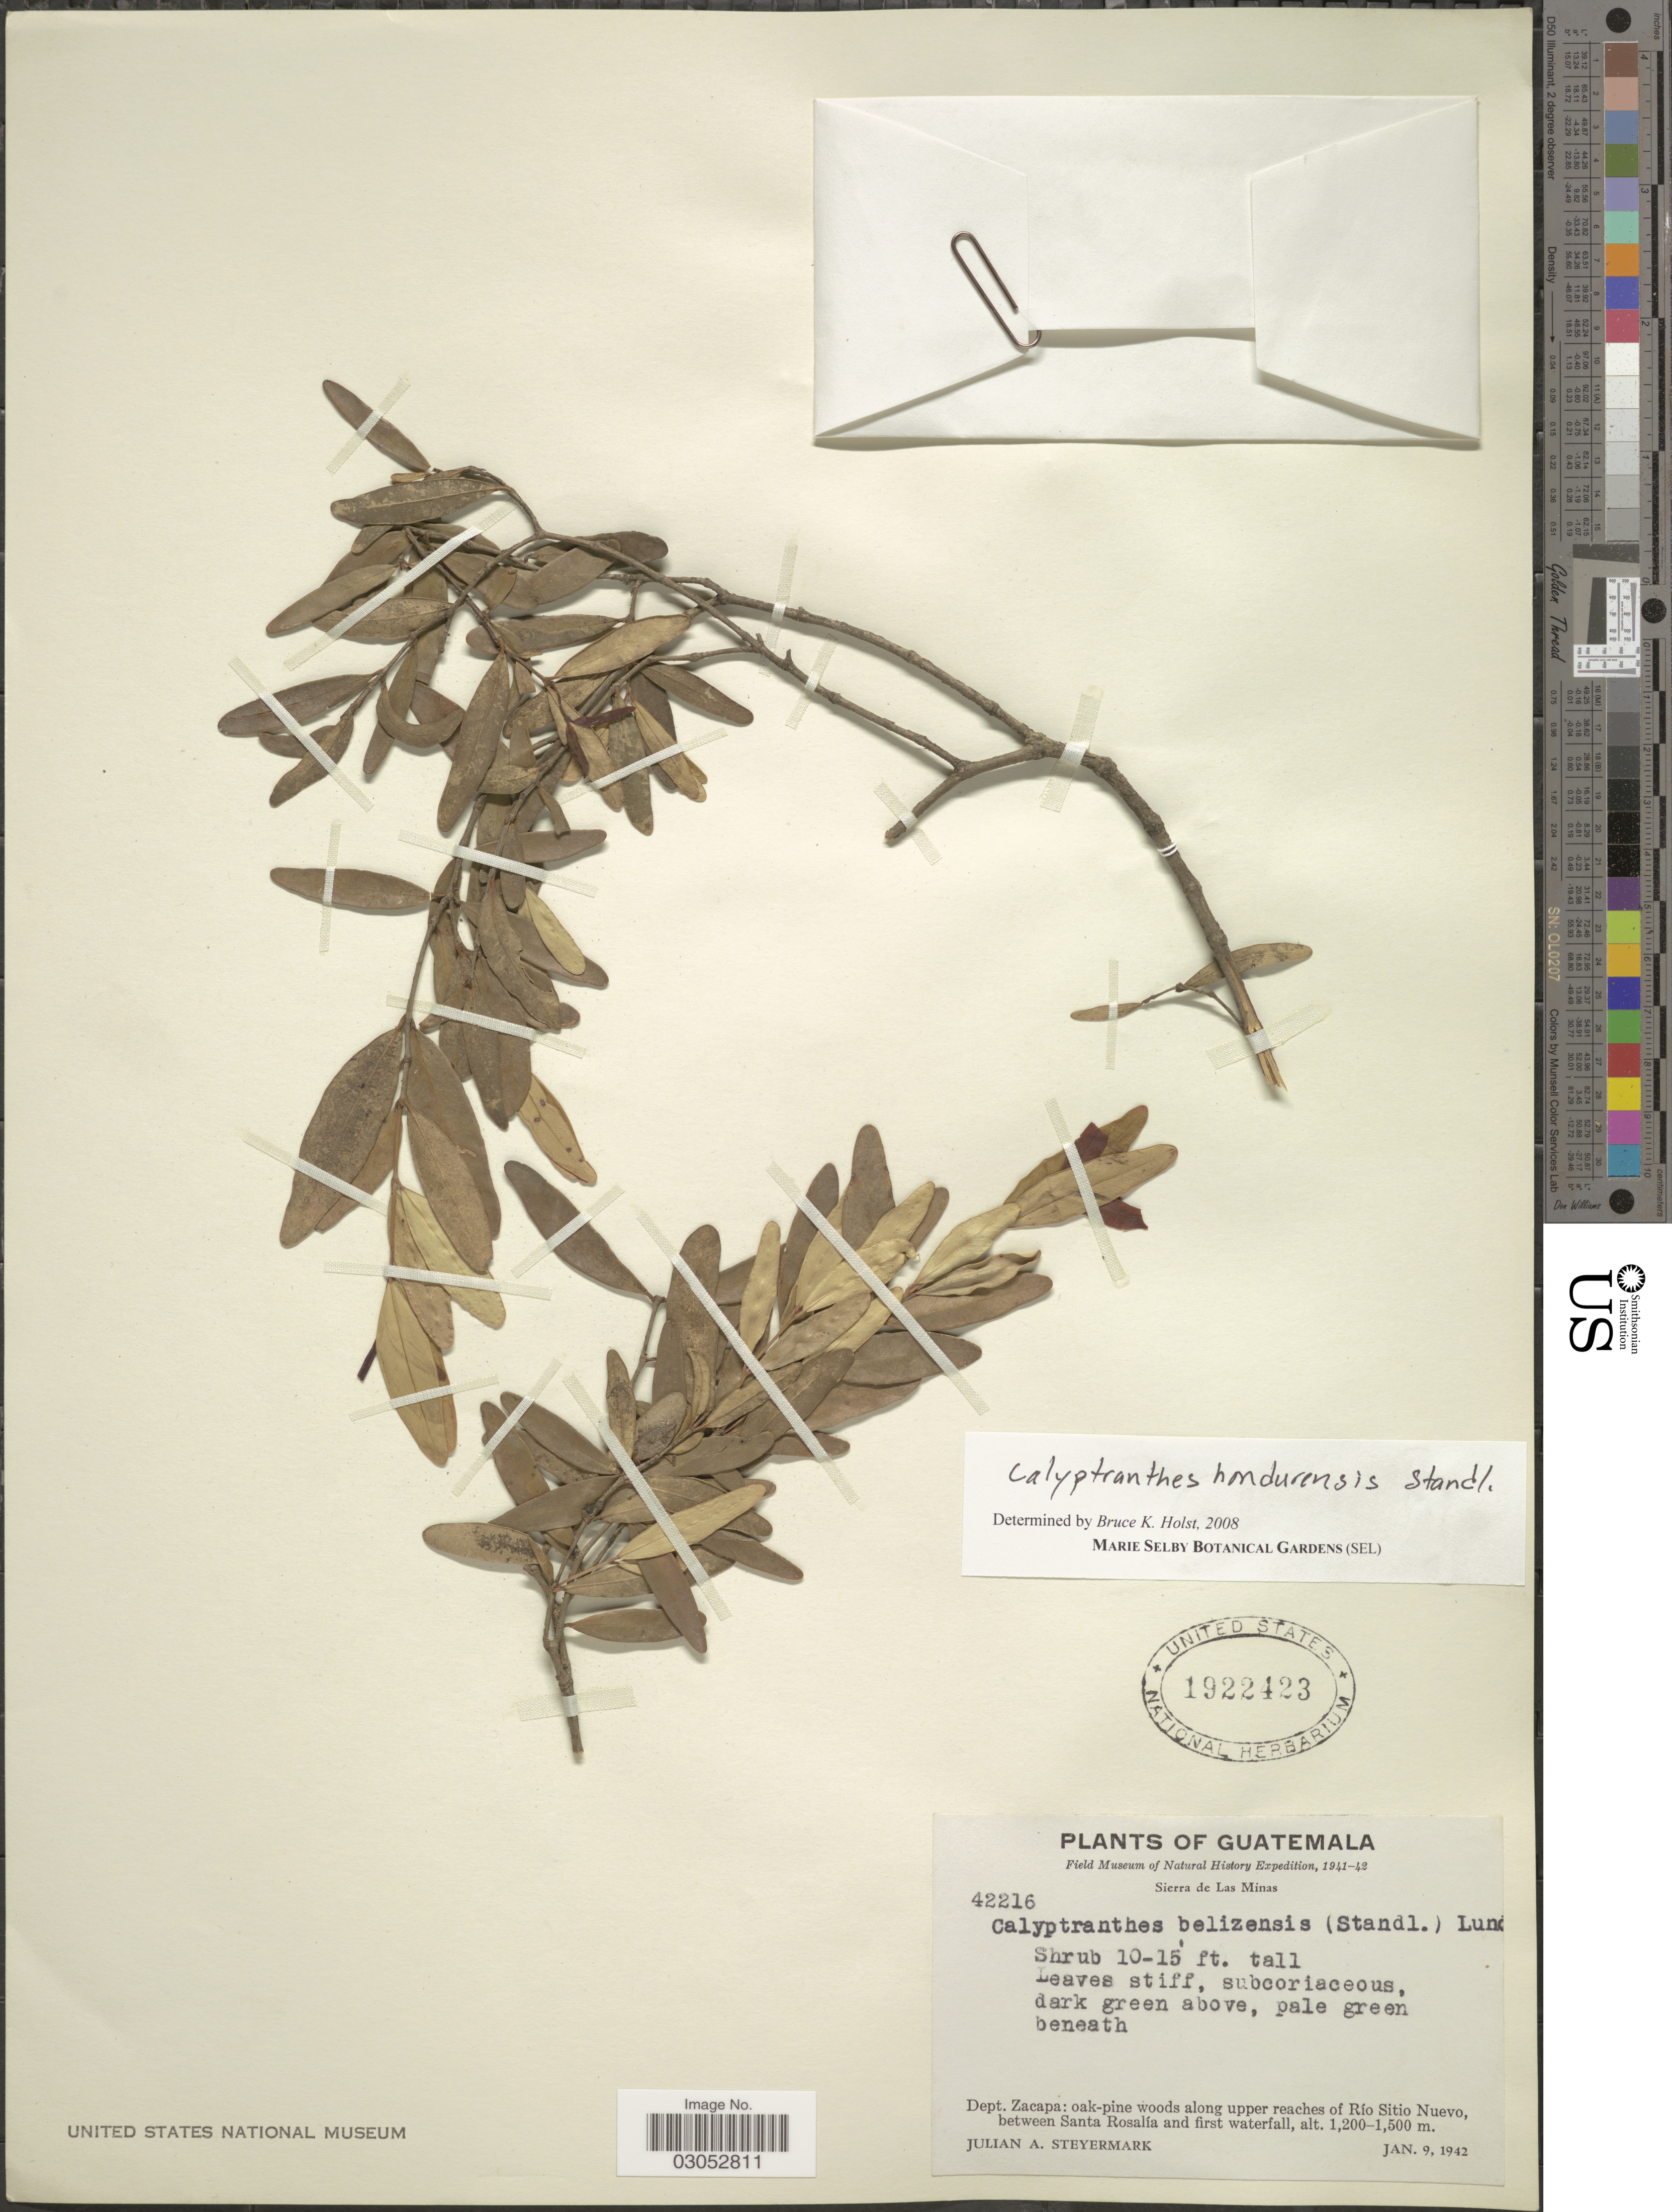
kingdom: Plantae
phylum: Tracheophyta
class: Magnoliopsida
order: Myrtales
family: Myrtaceae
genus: Myrcia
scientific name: Myrcia hondurensis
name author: (Standl.) A.R. Lourenço & Sánchez-Cháv.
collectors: J. Steyermark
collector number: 42216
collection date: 1942-01-09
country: Guatemala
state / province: Zacapa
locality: Dept. Zacapaca: oak-pine woods along upper reaches of Río Sitio Nuevo, between Santa Rosalía and first waterfall.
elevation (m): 1200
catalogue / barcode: US 1922423